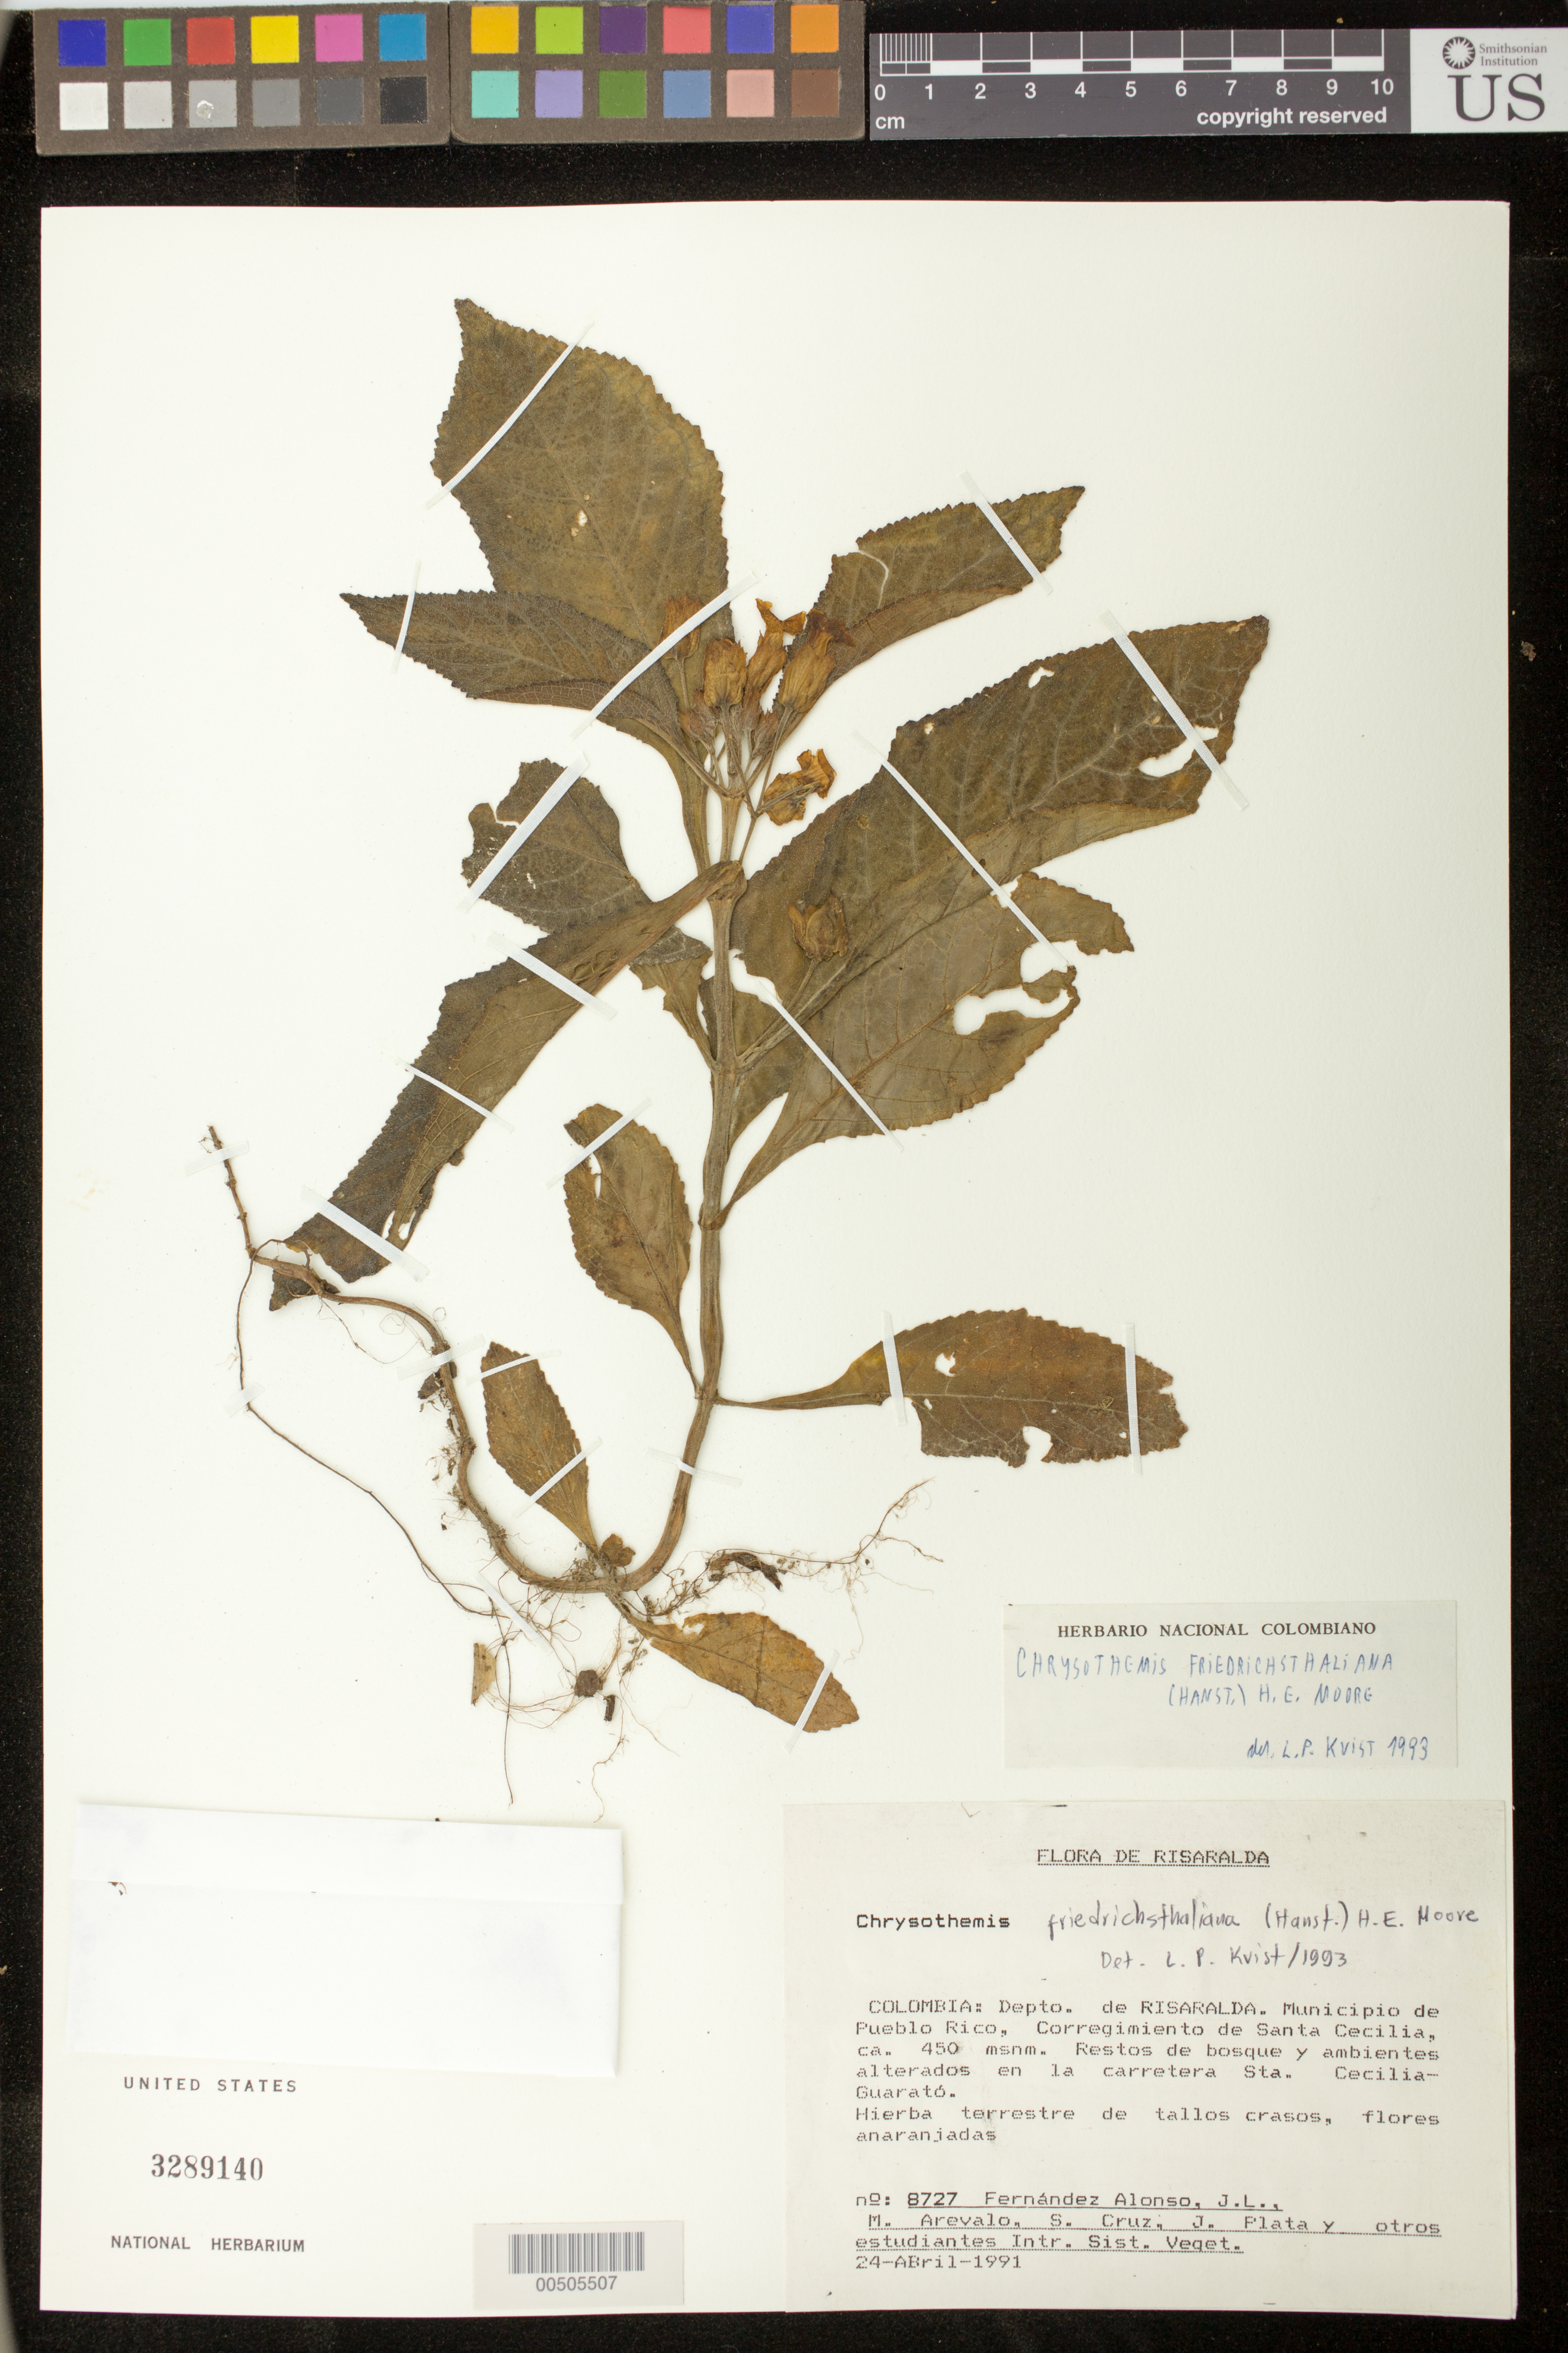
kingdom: Plantae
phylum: Tracheophyta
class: Magnoliopsida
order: Lamiales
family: Gesneriaceae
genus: Chrysothemis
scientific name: Chrysothemis friedrichsthaliana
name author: (Hanst.) H.E. Moore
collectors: J. L. Fernández-Alonso, M. Arevalo, S. Cruz, J. Plata & et al.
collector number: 8727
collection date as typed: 24 Apr 1991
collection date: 1991-04-24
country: Colombia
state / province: Risaralda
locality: Pueblo Rico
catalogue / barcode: US 3289140